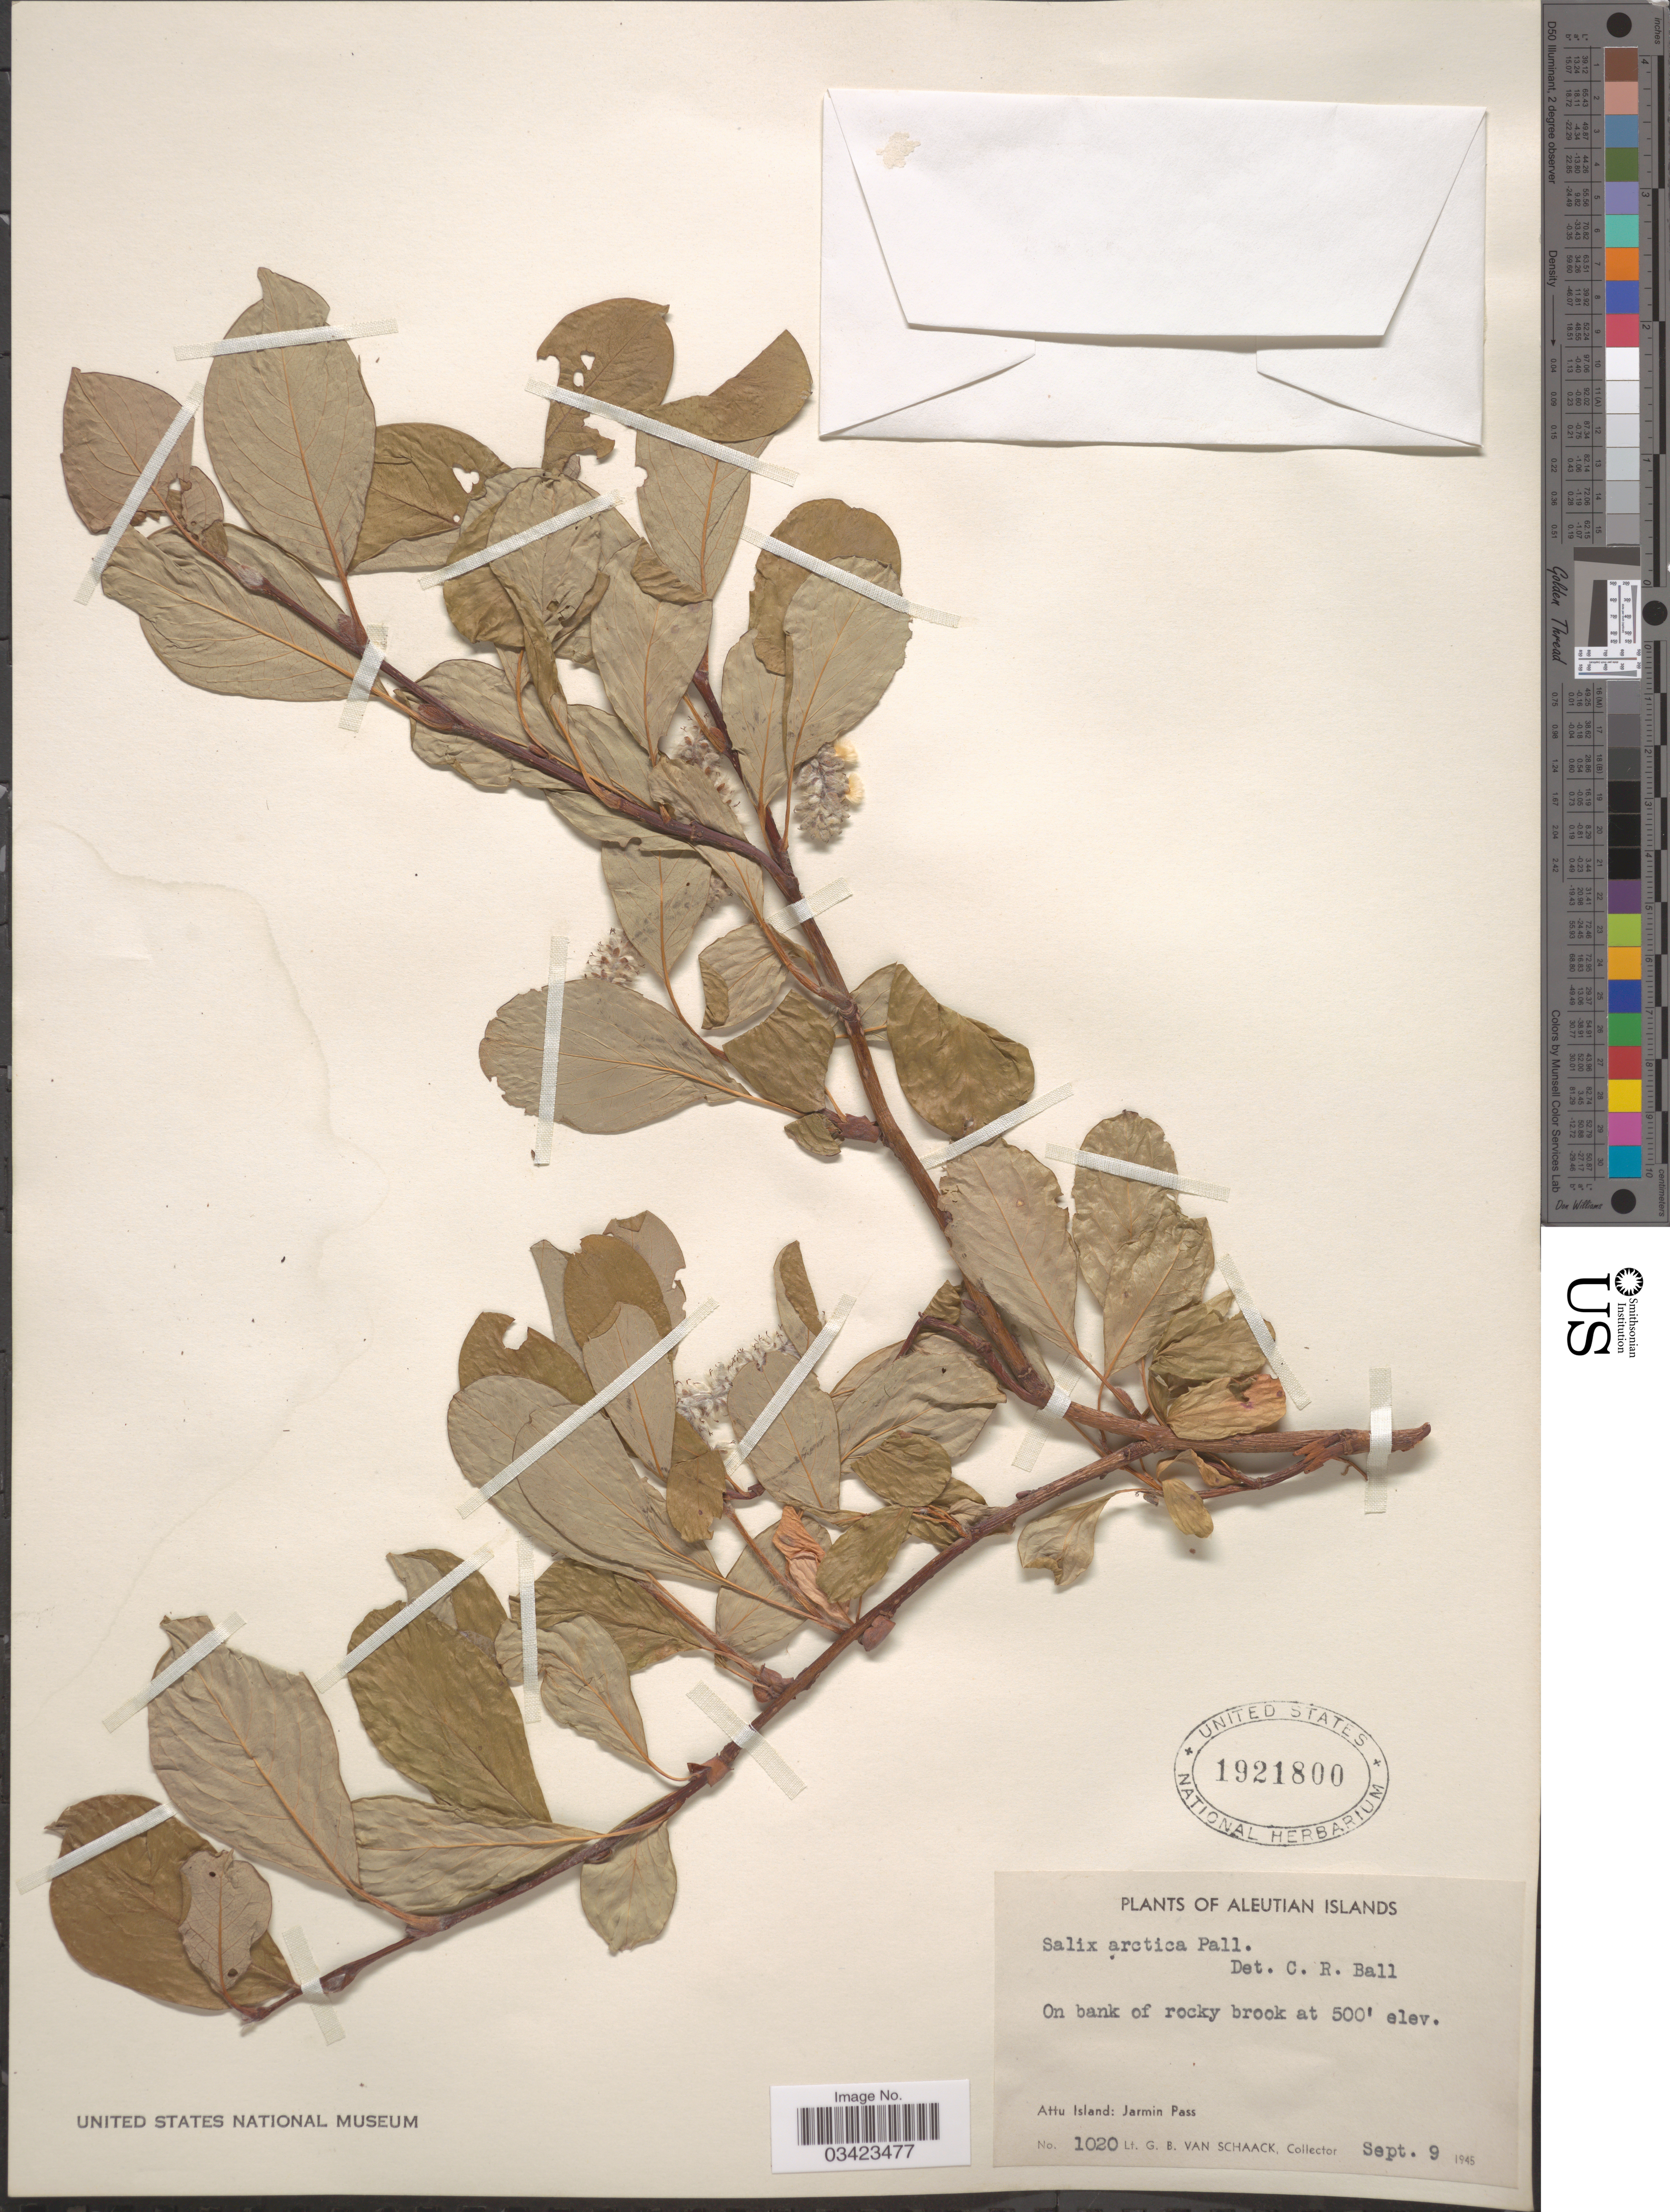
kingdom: Plantae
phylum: Tracheophyta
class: Magnoliopsida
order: Malpighiales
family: Salicaceae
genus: Salix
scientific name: Salix arctica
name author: Pall.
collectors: G. Van Schaack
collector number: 1020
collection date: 1945-09-09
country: United States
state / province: Alaska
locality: Aleutian Islands. Attu Island: Jarmin Pass.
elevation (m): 152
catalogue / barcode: US 1921800